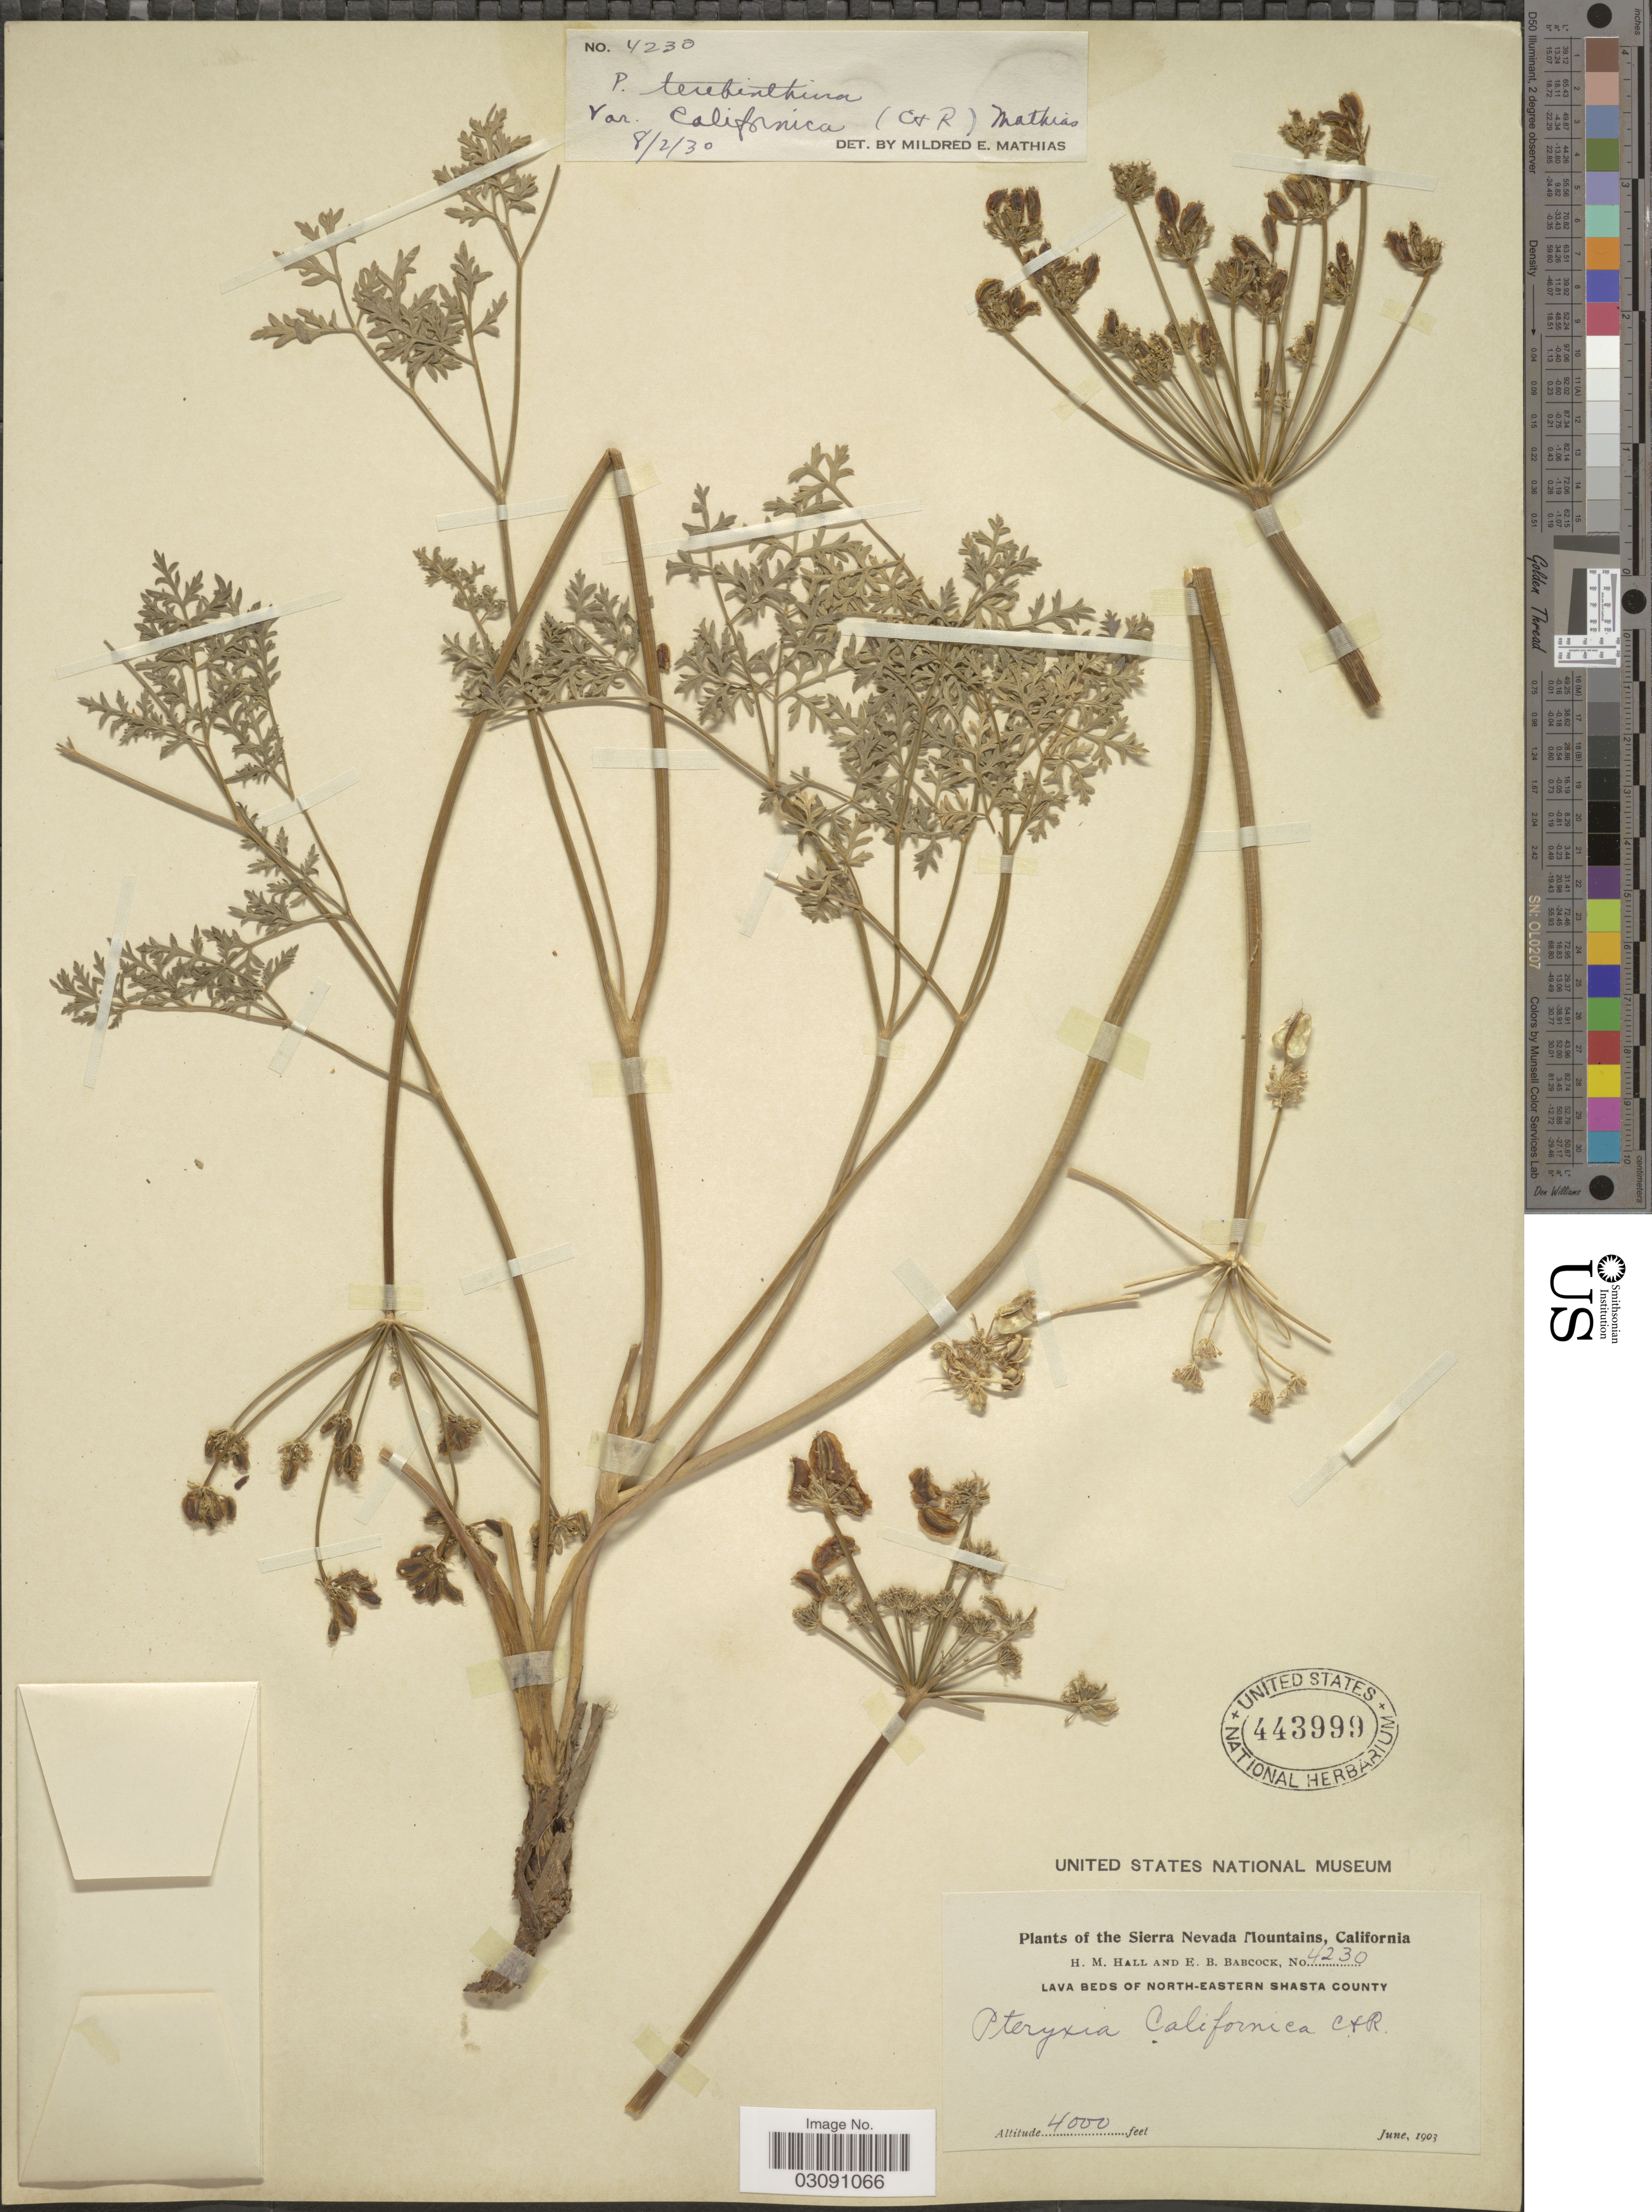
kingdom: Plantae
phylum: Tracheophyta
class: Magnoliopsida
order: Apiales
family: Apiaceae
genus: Pteryxia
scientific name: Pteryxia terebinthina var. californica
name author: (J.M. Coult. & Rose) Mathias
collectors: H. M. Hall & E. B. Babcock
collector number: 4230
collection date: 1903-06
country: United States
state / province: California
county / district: Shasta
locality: The Sierra Nevada Mountains, Lava Beds of North-Eastern Shasta County.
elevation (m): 1219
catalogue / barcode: US 443999